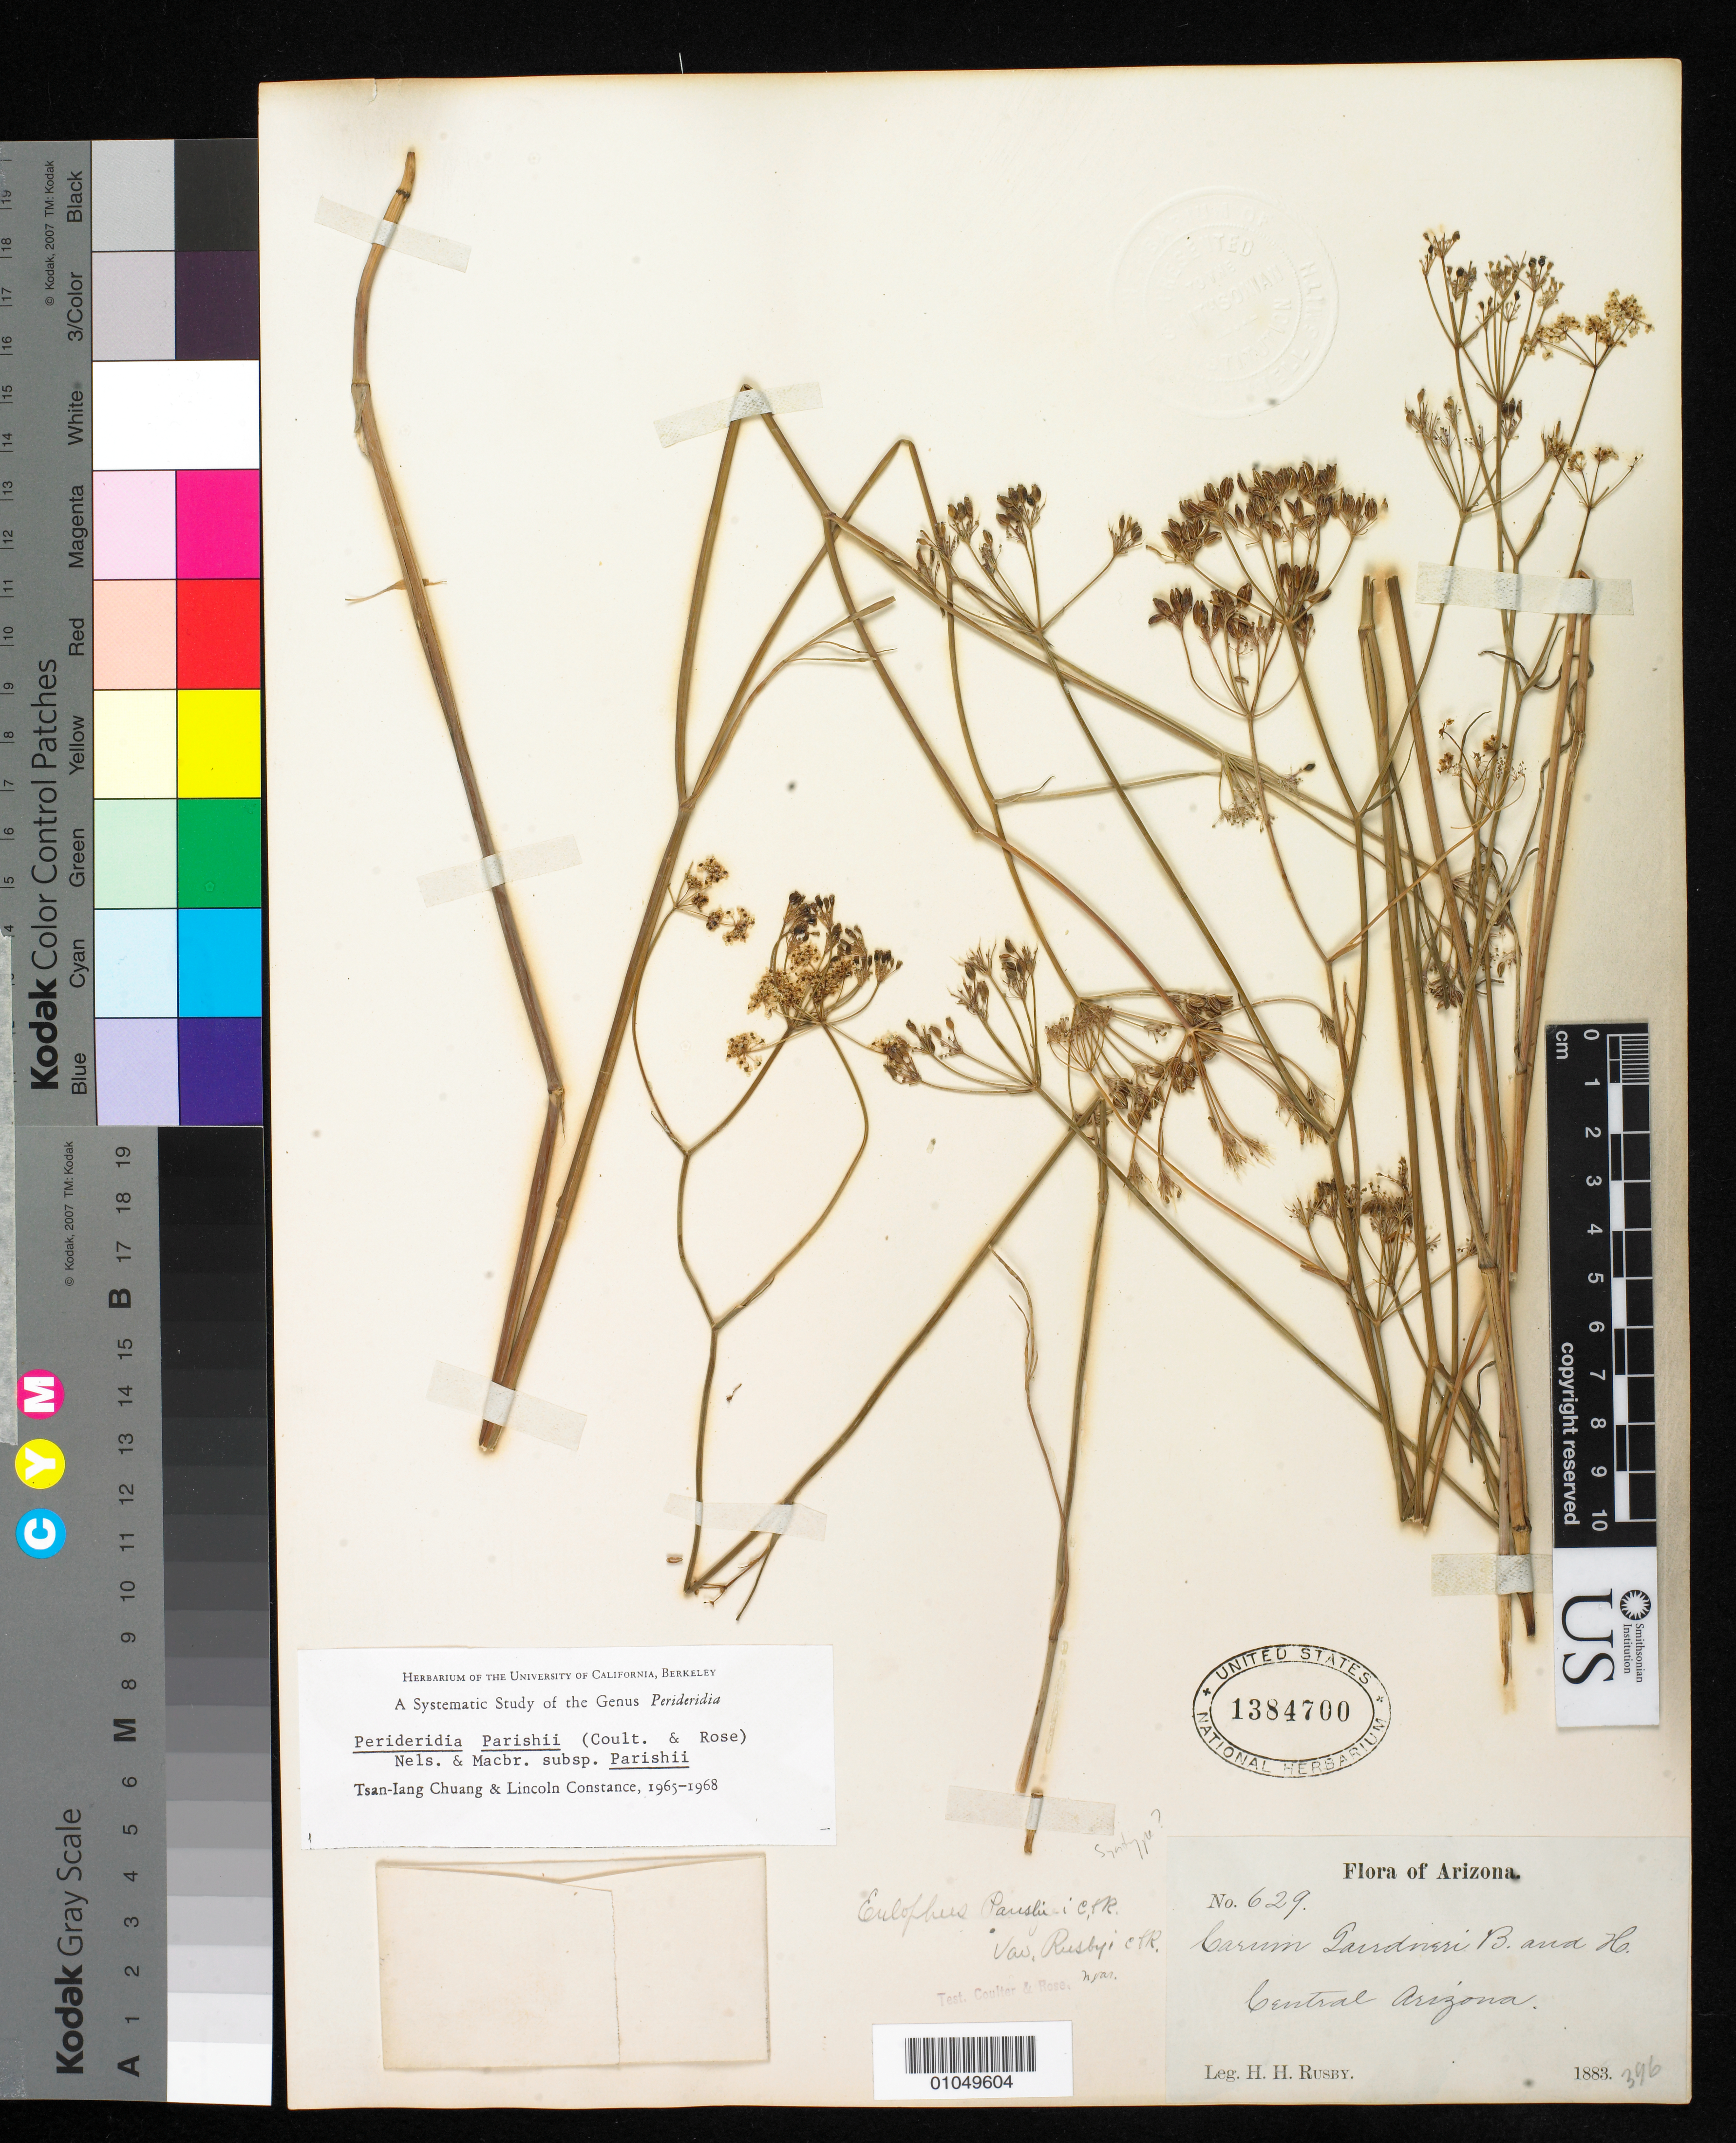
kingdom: Plantae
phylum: Tracheophyta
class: Magnoliopsida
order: Apiales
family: Apiaceae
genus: Eulophus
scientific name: Eulophus parishii var. rusbyi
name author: J.M. Coult. & Rose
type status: Possible Isolectotype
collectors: H. H. Rusby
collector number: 629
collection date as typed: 11 Jul 1883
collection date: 1883-07-11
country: United States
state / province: Arizona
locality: Central Arizona.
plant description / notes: Collection number and date match protologue, but not locality.; Specimen ex John Donnell Smith herbarium.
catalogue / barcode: US 1384700